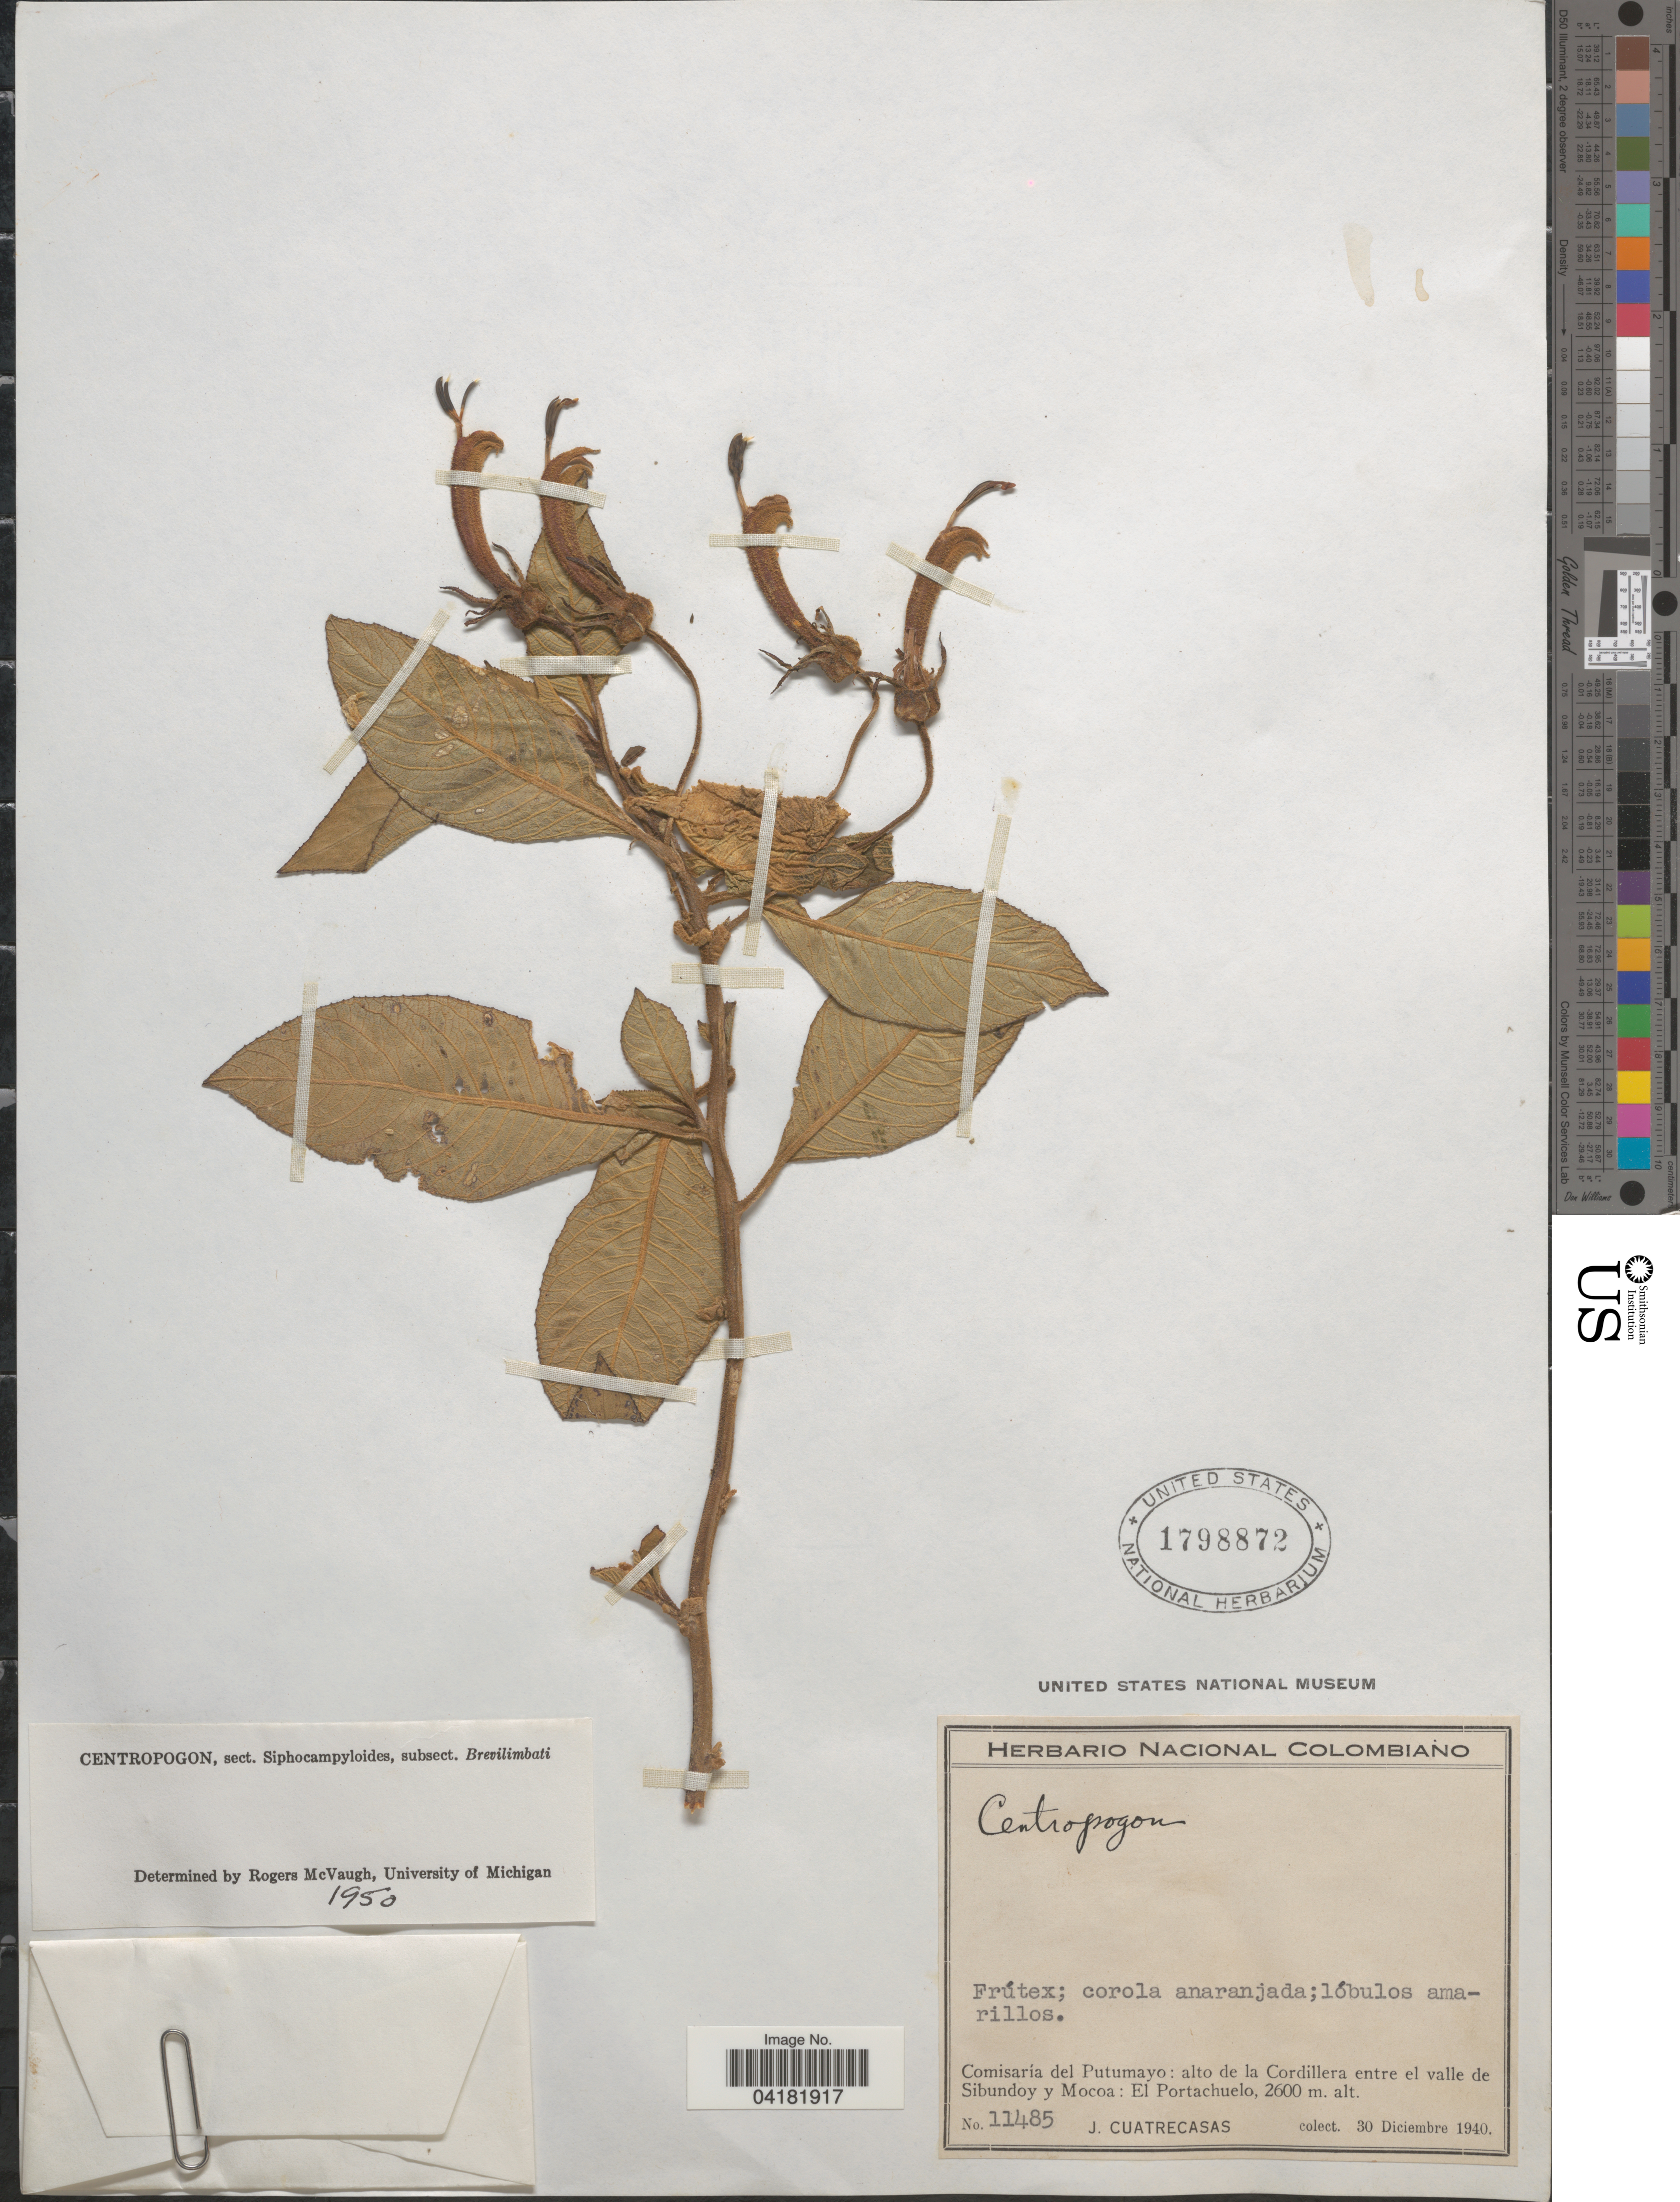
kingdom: Plantae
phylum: Tracheophyta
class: Magnoliopsida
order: Asterales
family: Campanulaceae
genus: Centropogon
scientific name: Centropogon sp.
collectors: J. Cuatrecasas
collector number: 11485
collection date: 1940-12-30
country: Colombia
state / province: Putumayo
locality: Colombiano. Comisaría del Putumayo: alto de la Cordillera entre el valle de Sibundoy y Mocoa: El Portachuelo.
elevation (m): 2600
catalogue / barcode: US 1798872